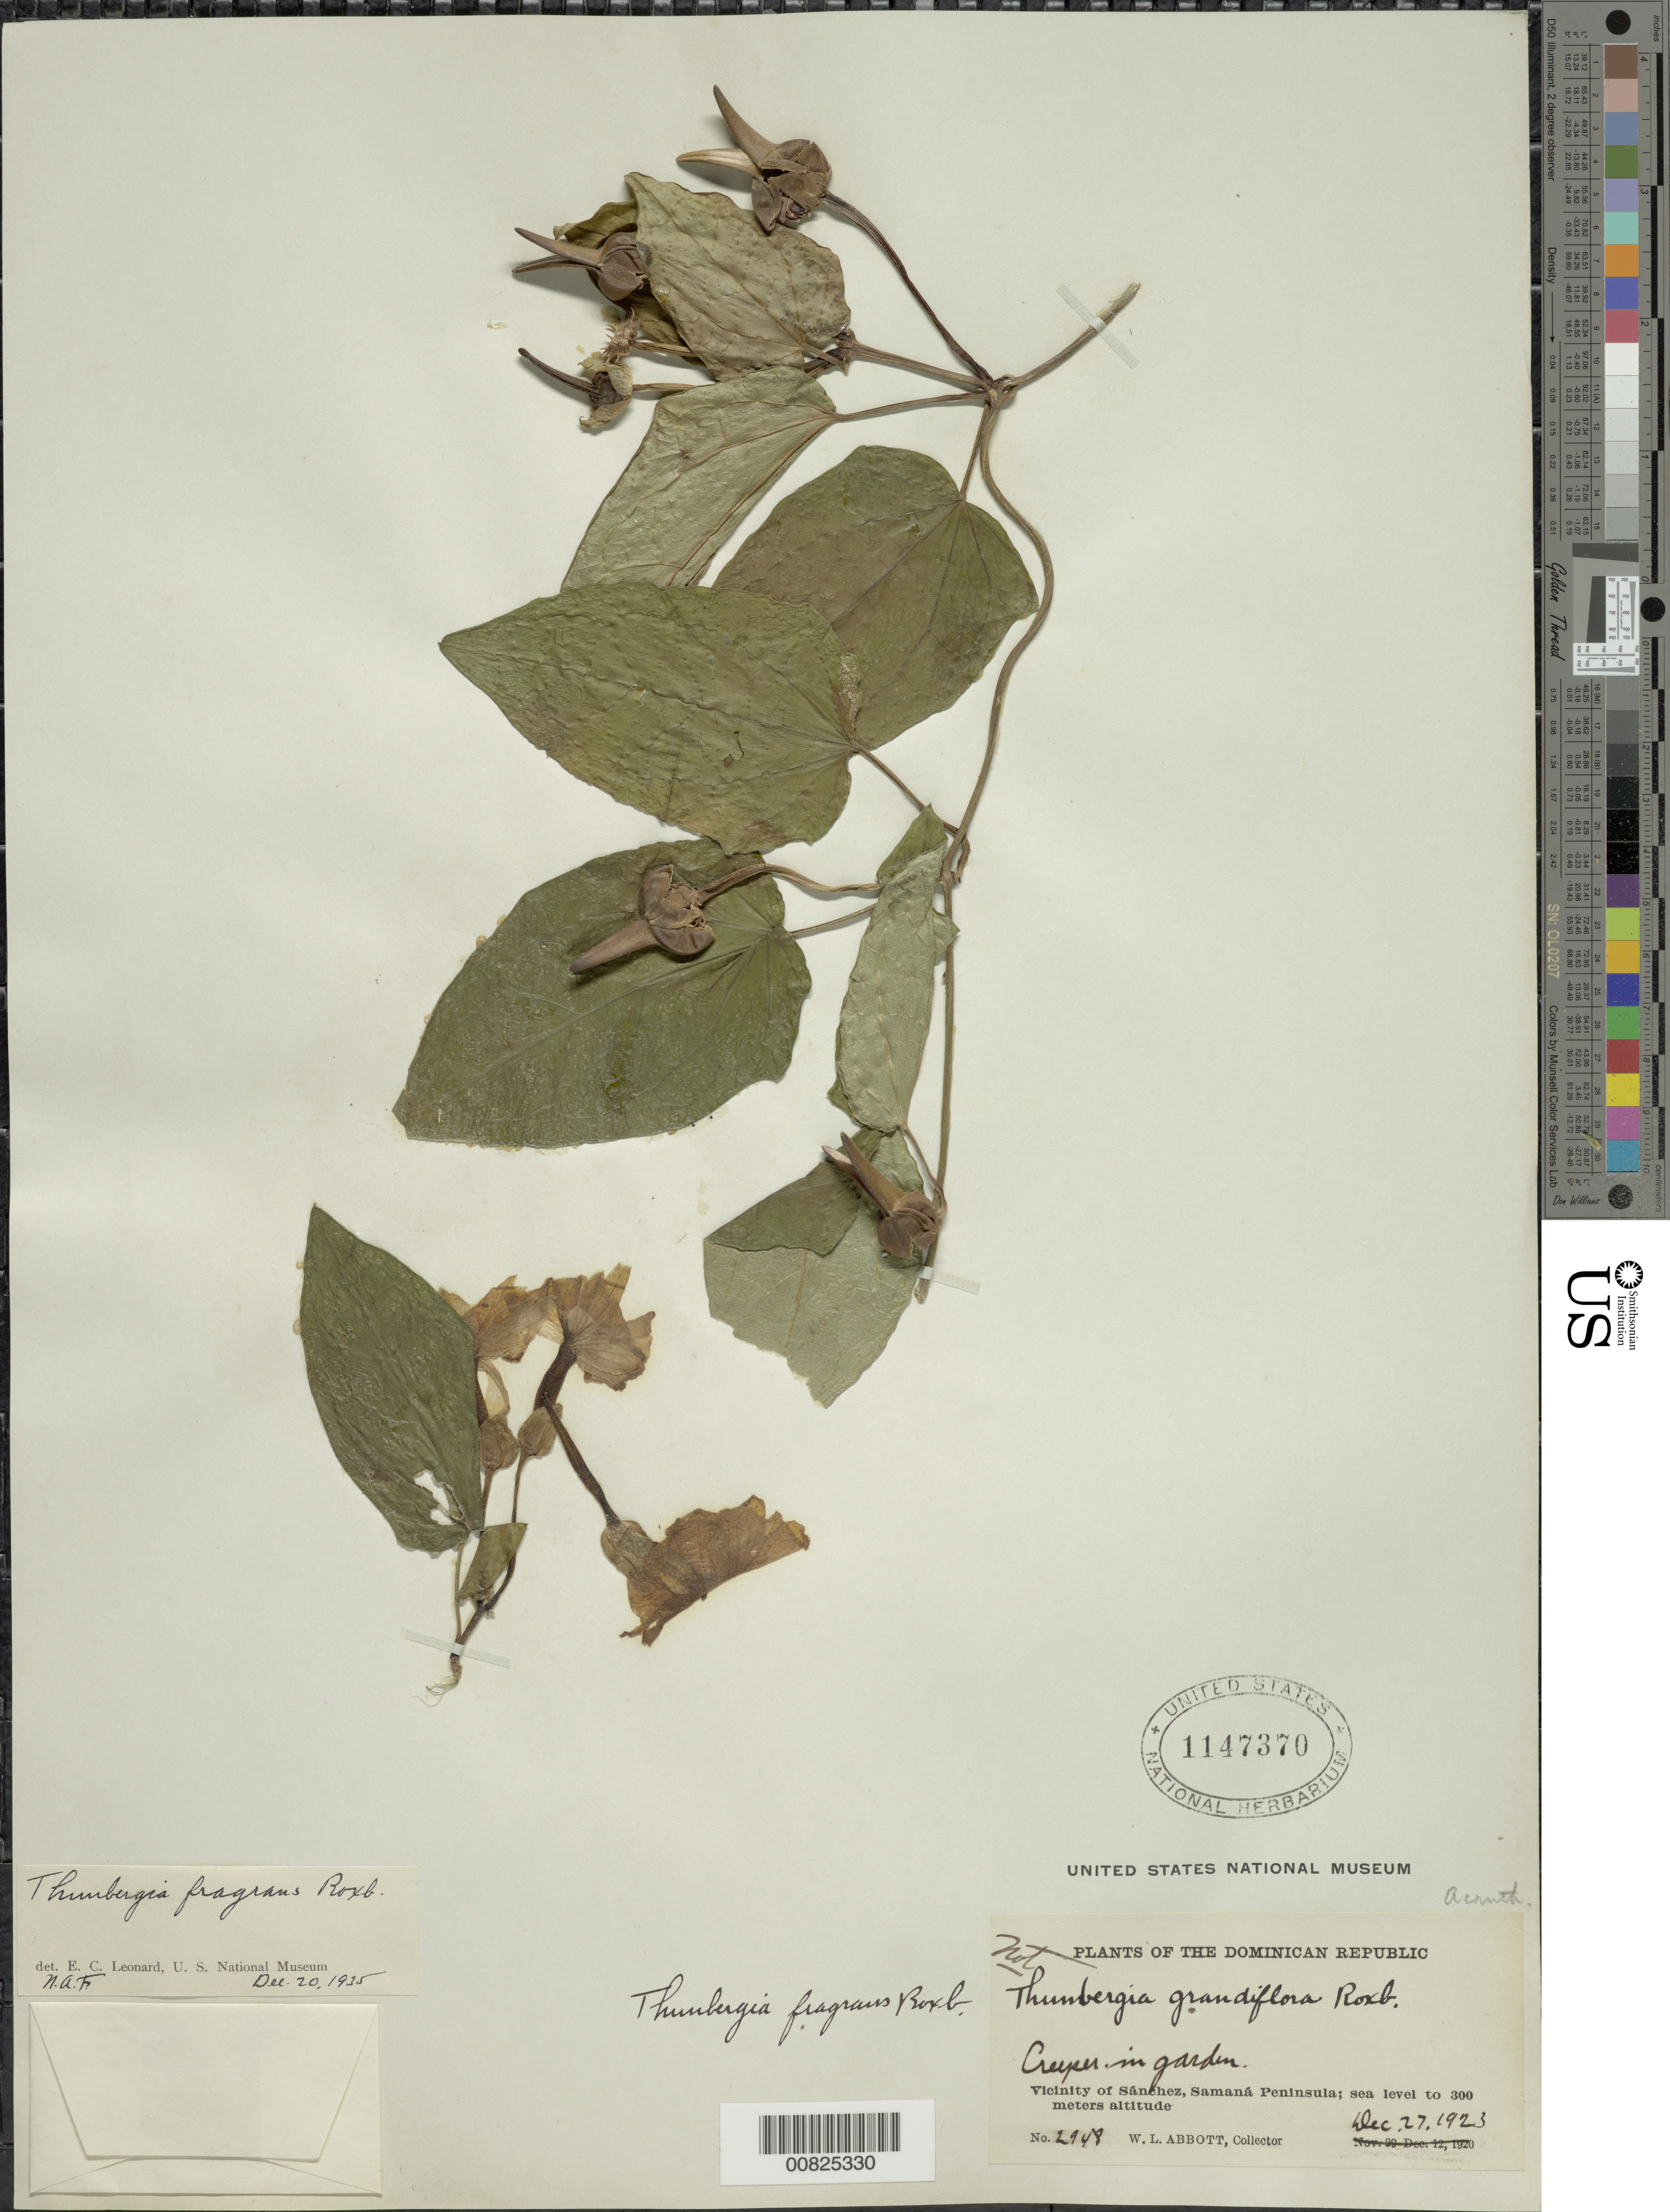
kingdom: Plantae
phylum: Tracheophyta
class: Magnoliopsida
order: Lamiales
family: Acanthaceae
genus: Thunbergia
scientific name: Thunbergia fragrans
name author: Roxb.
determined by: Leonard, Emery C., (US)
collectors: W. L. Abbott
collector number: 2948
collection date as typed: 27 Dec 1923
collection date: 1923-12-27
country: Dominican Republic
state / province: Samana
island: Hispaniola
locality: Vicinity of Sánchez, Samaná Peninsula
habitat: In garden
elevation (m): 0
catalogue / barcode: US 1147370